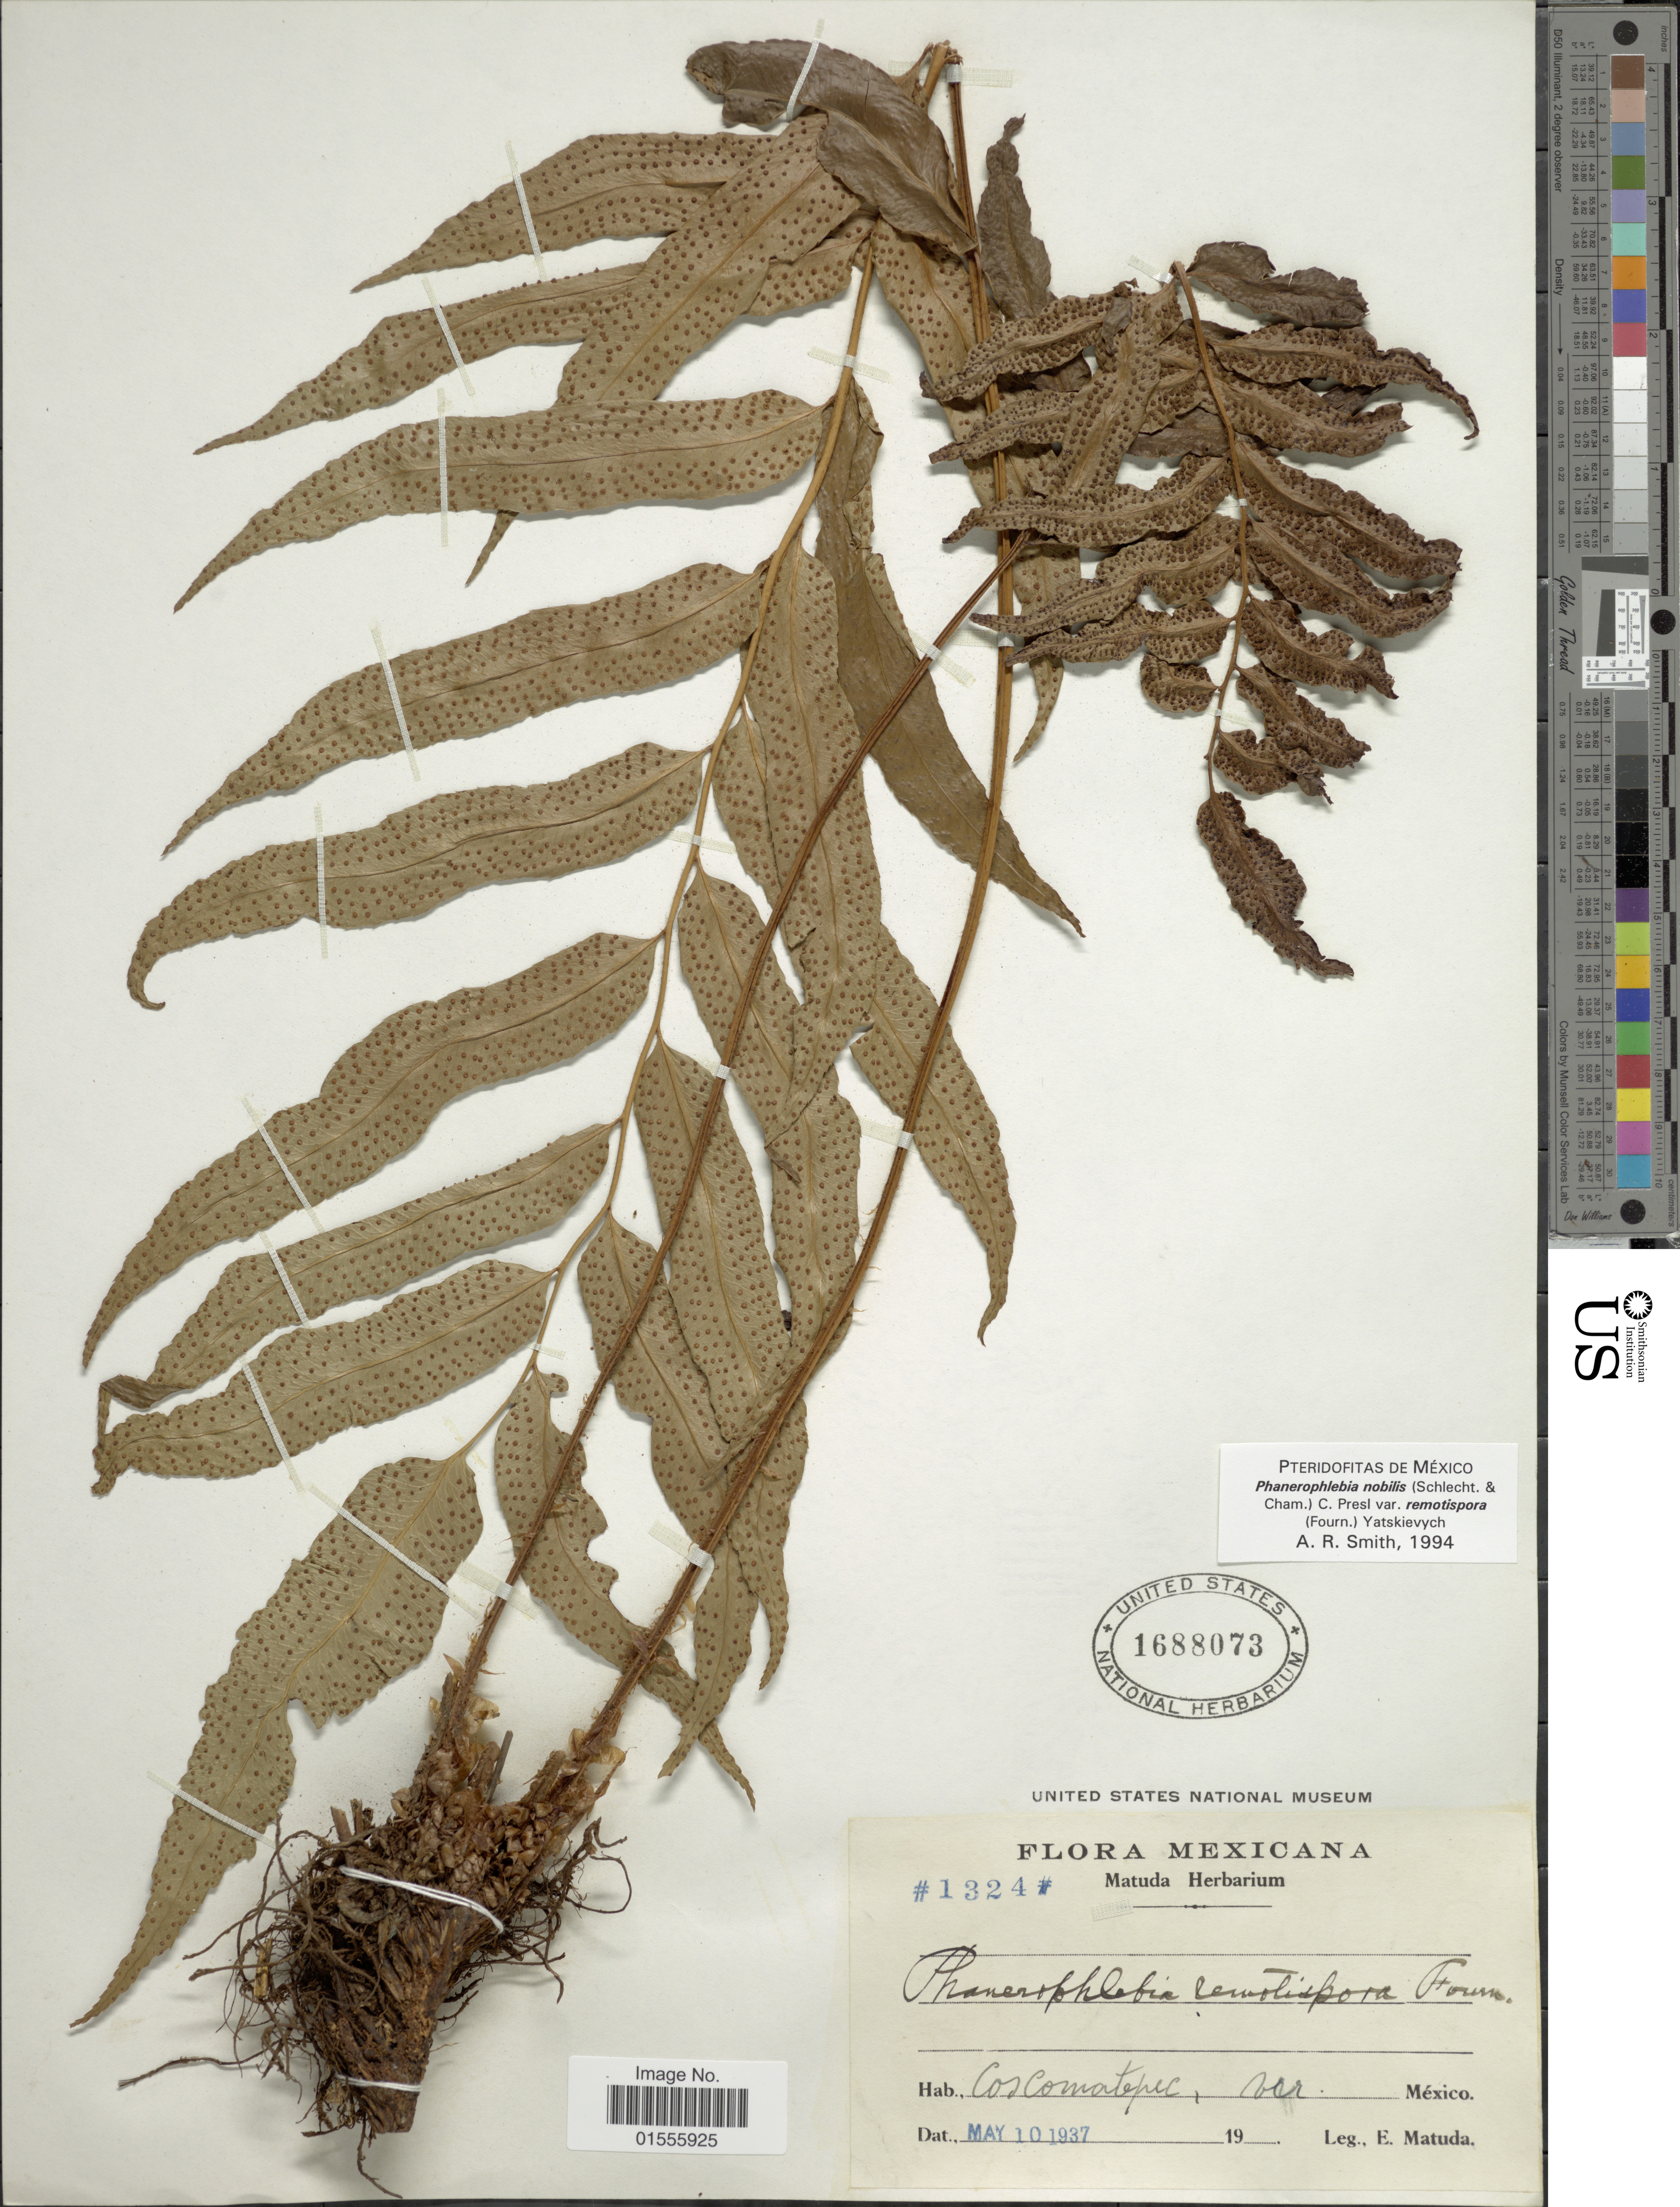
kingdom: Plantae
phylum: Tracheophyta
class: Polypodiopsida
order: Polypodiales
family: Dryopteridaceae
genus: Phanerophlebia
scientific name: Phanerophlebia remotispora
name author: E. Fourn.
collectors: E. Matuda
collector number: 1324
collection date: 1937-05-10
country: Mexico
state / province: Veracruz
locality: Coscomatepec.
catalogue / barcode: US 1688073